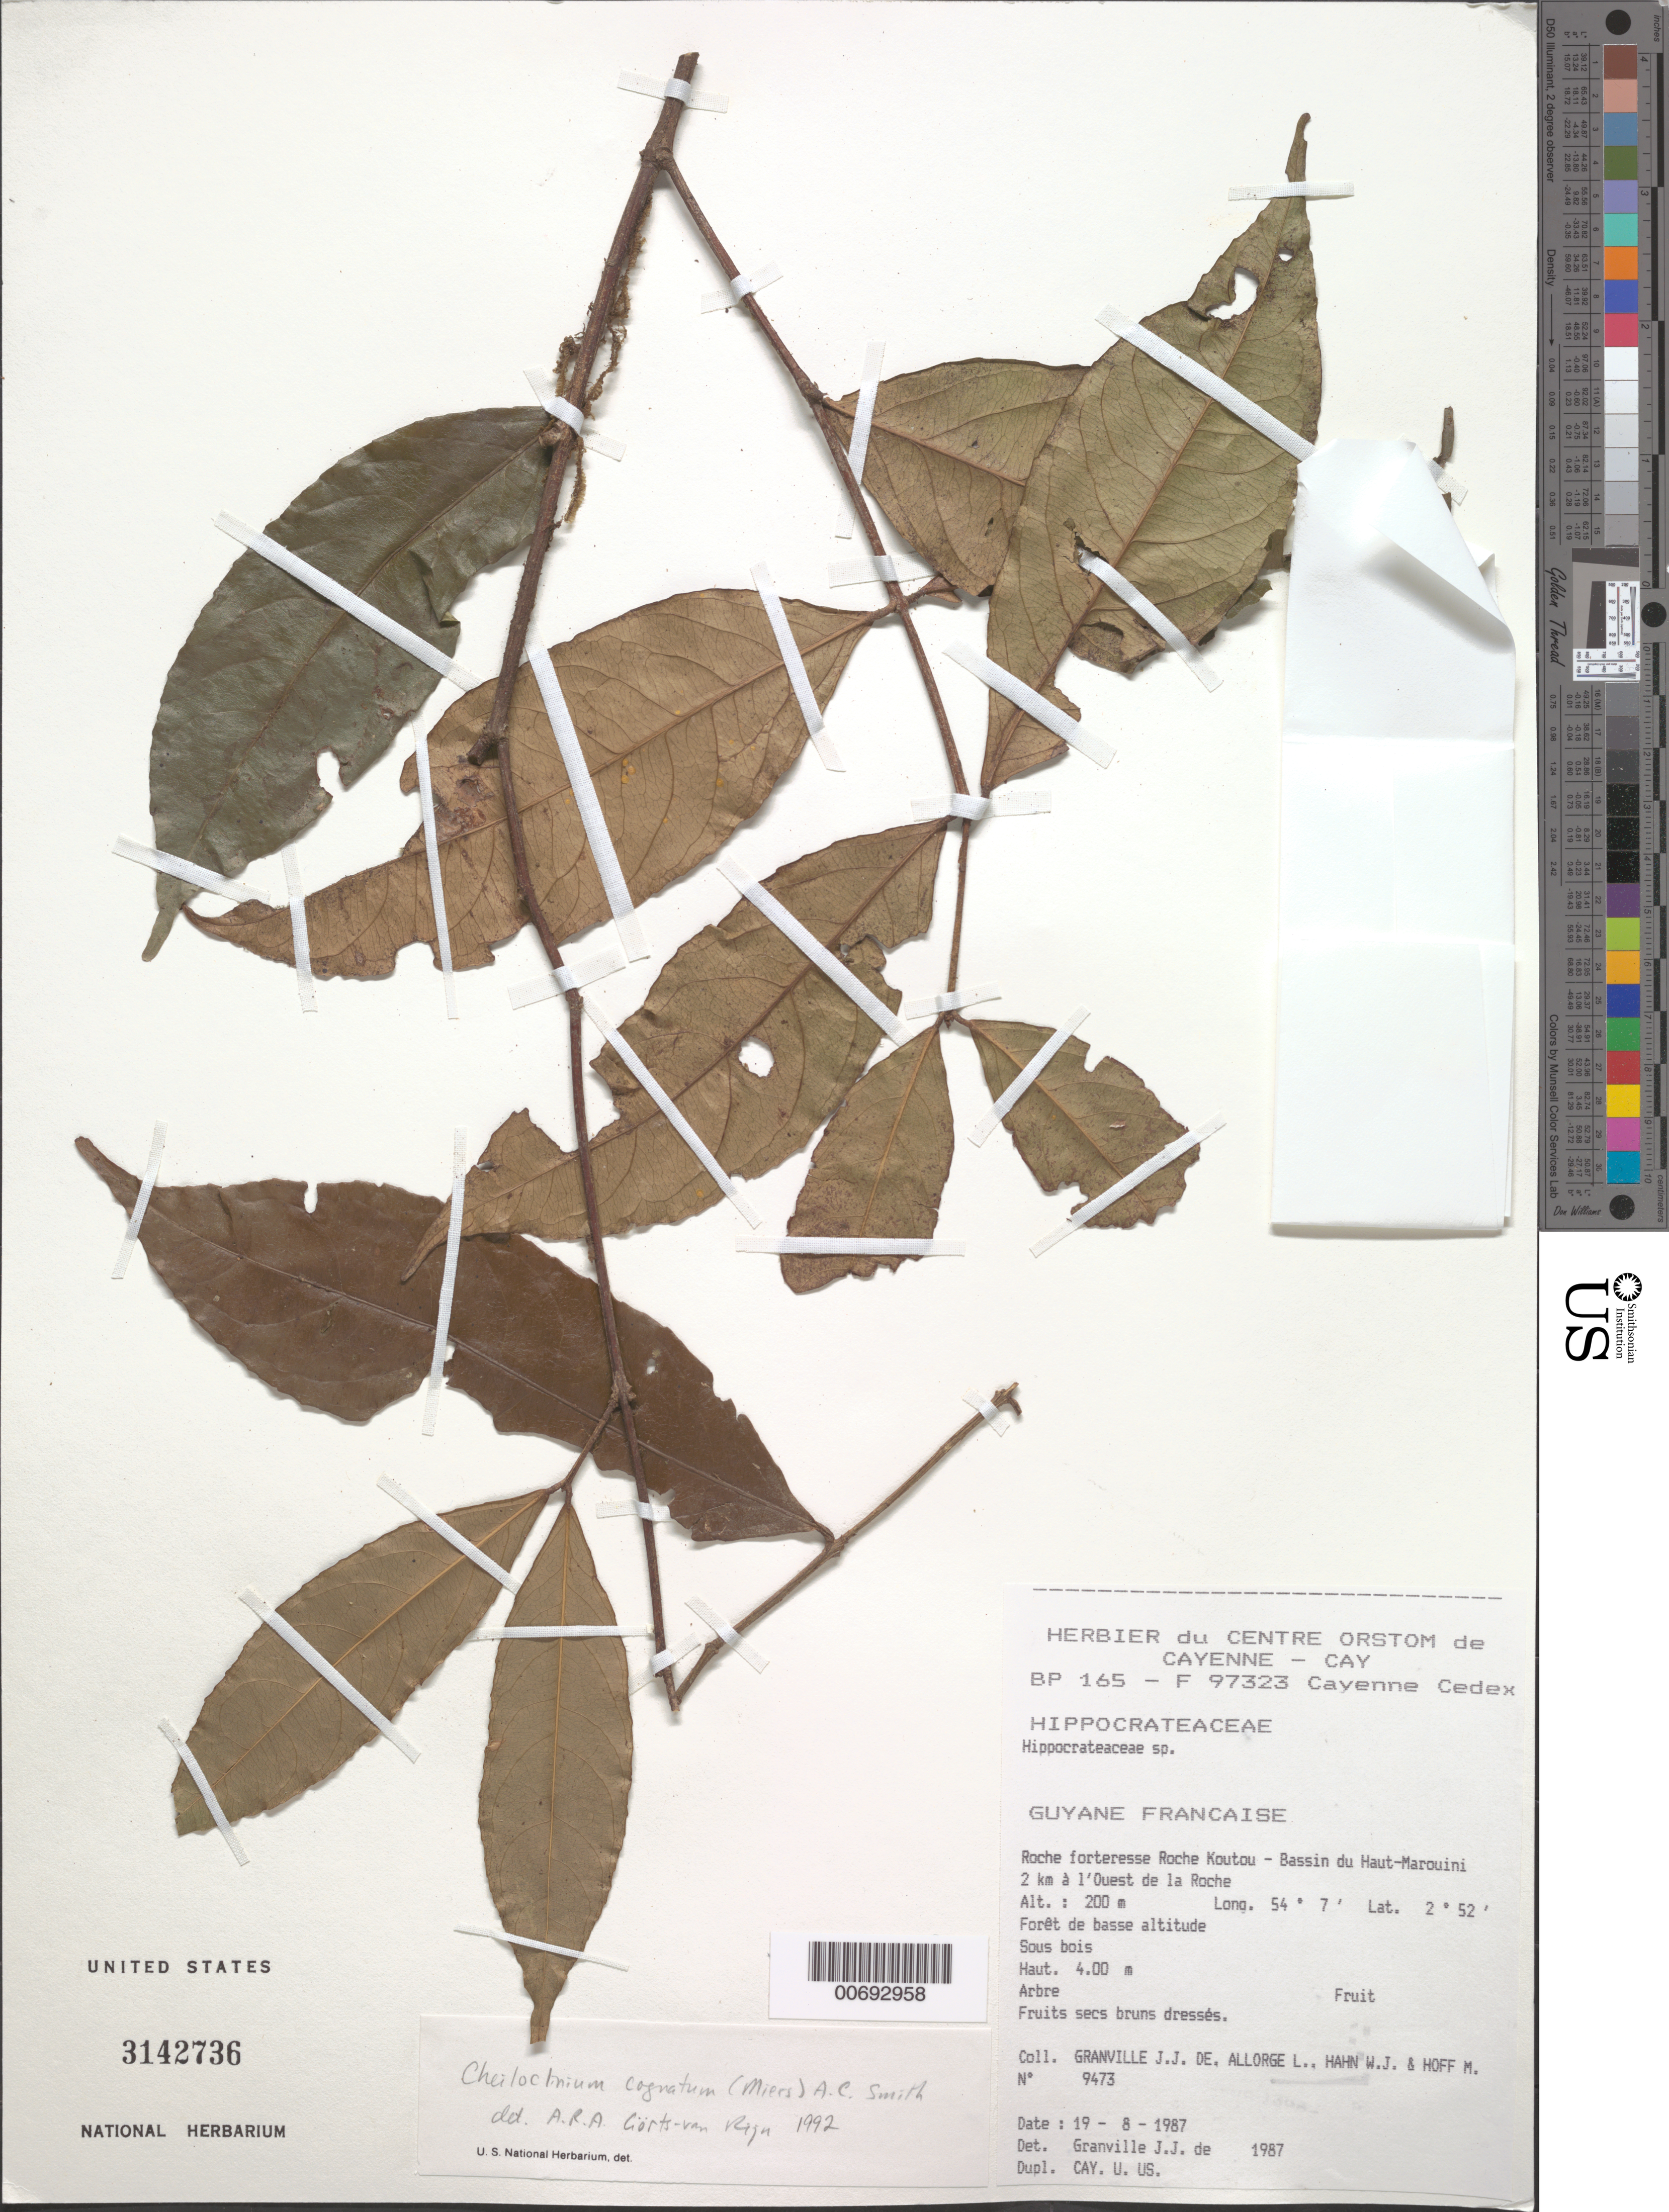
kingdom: Plantae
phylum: Tracheophyta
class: Magnoliopsida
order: Celastrales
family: Celastraceae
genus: Cheiloclinium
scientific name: Cheiloclinium cognatum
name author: (Miers) A.C. Sm.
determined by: Görts-van Rijn, A. R. A.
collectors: J.-J. de Granville, L. Allorge, W. J. Hahn & M. Hoff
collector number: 9473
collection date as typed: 19-Aug-87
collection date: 1987-08-19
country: French Guiana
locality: Roche Koutou, Bassin du Haut-Marouini, 2 km à l'Ouest de la Roche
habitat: Forêt de basse altitude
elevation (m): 200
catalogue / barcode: US 3142736